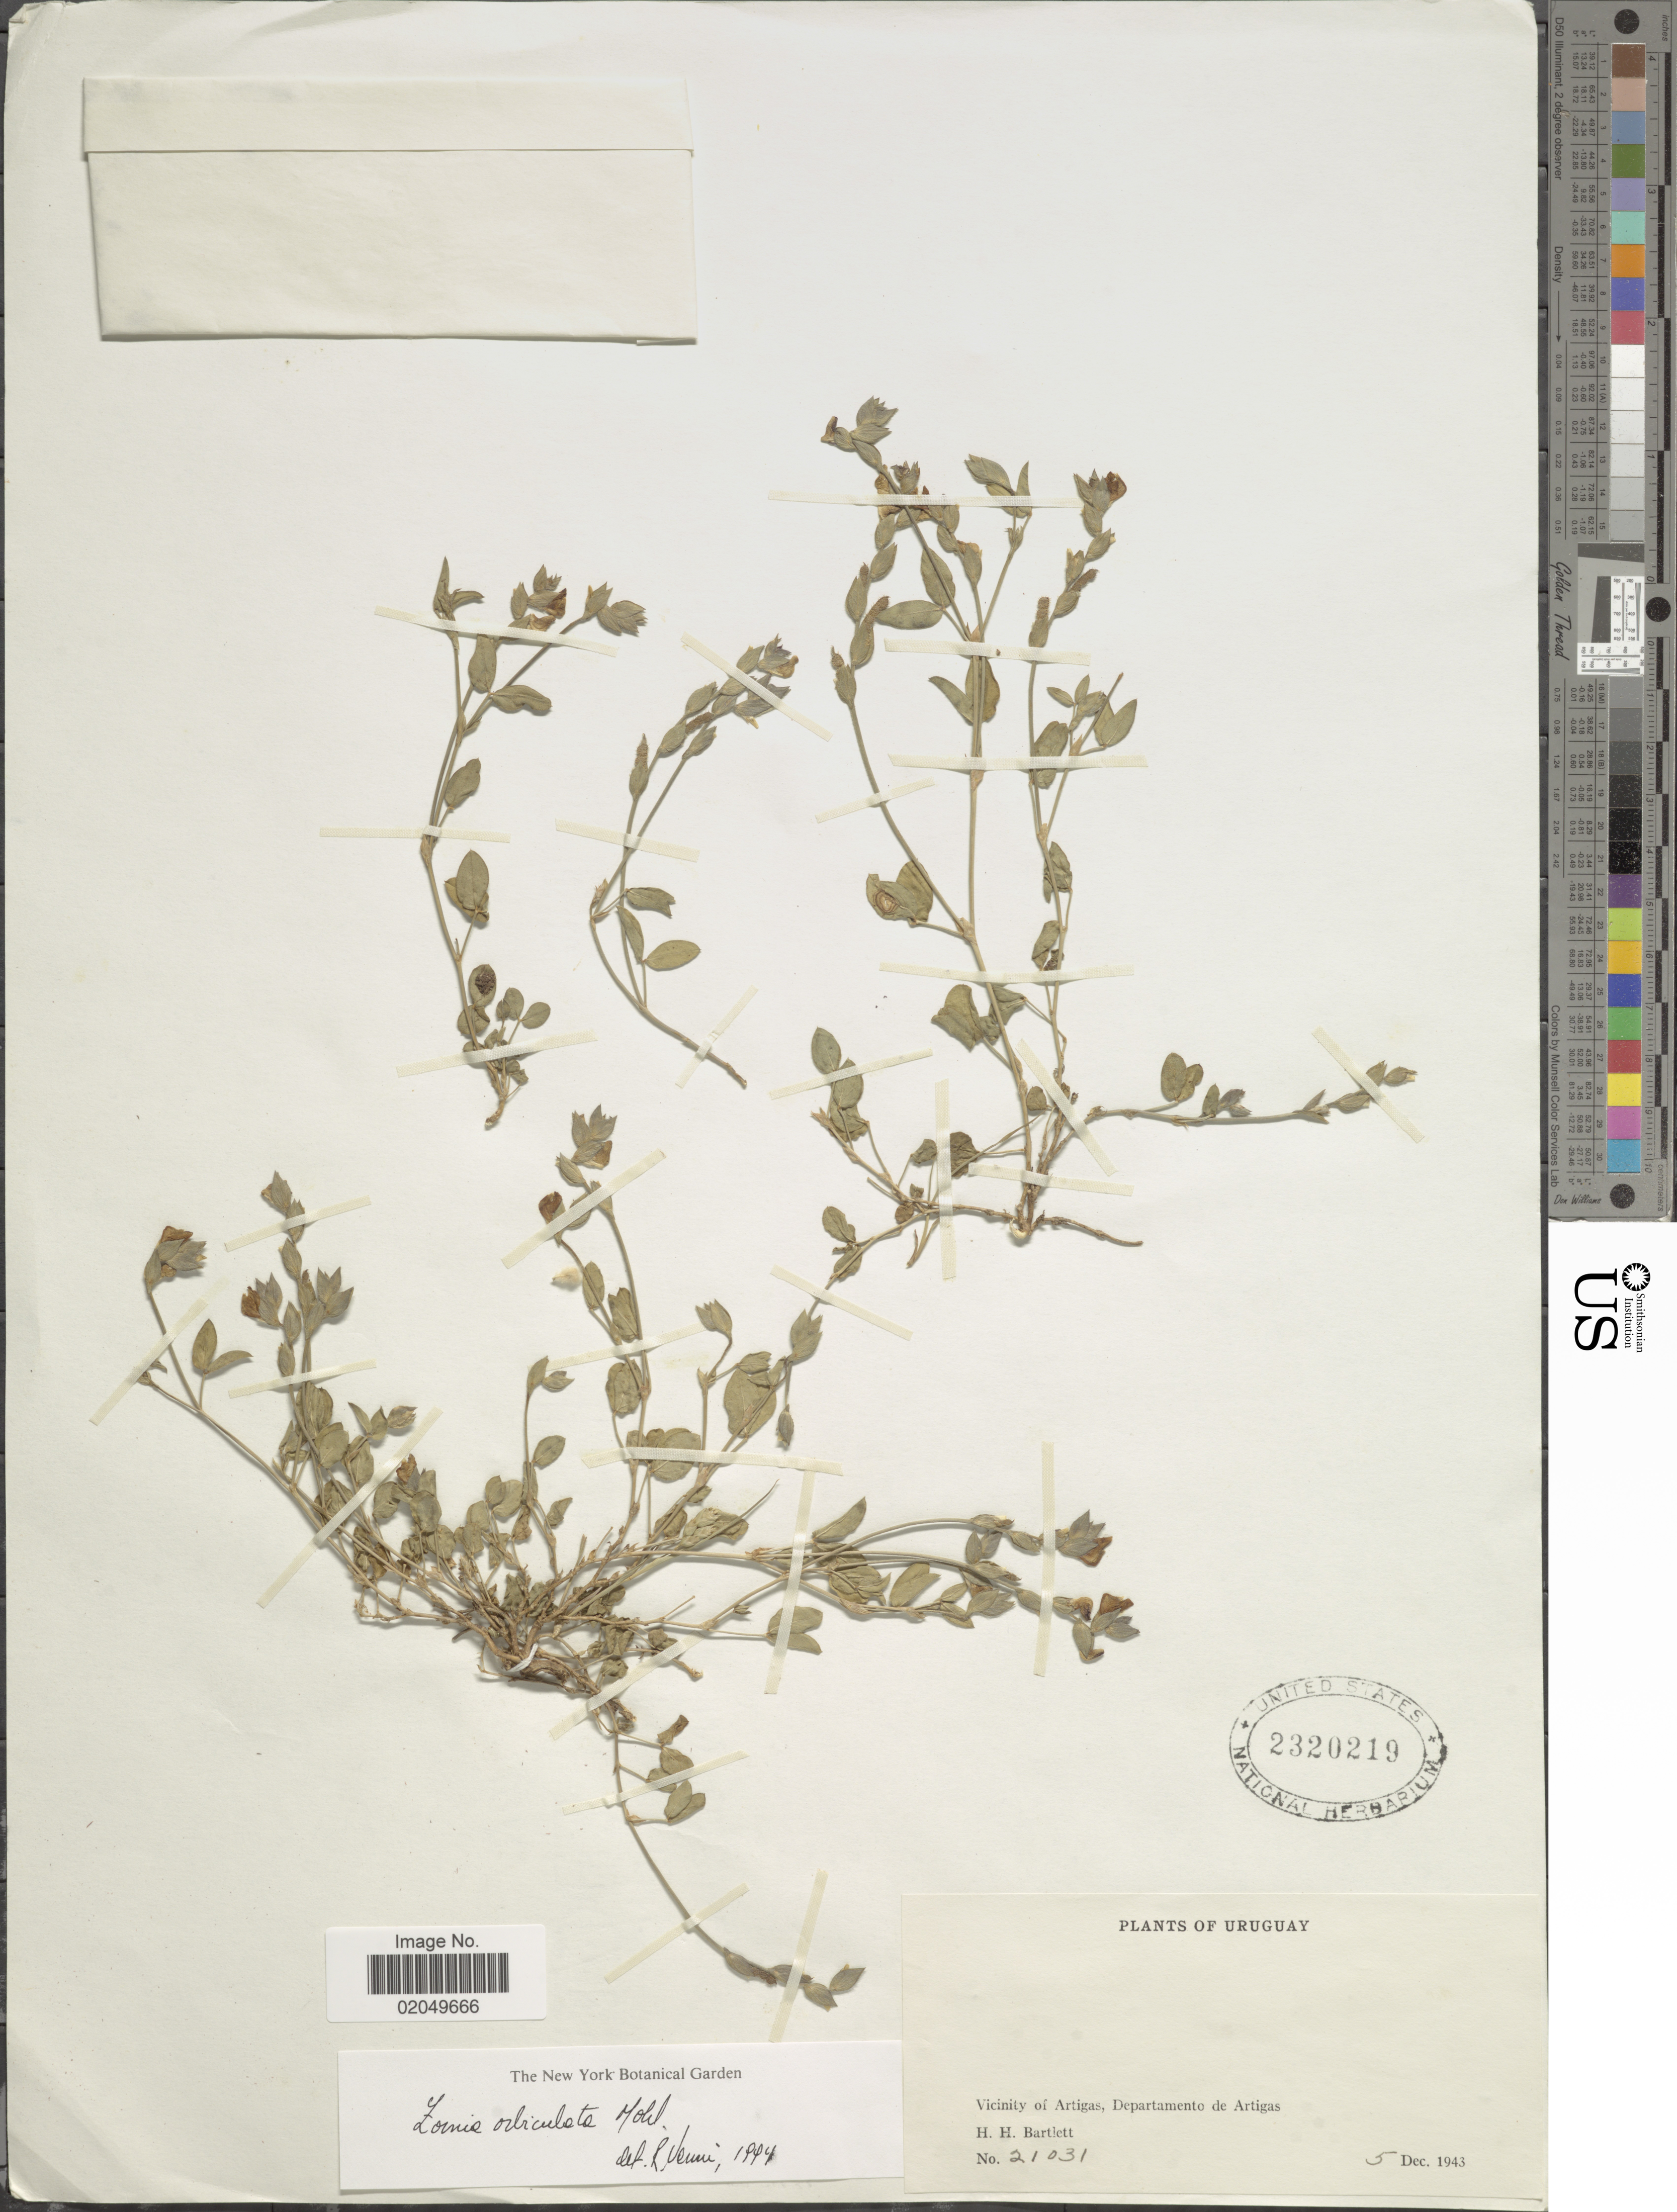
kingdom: Plantae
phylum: Tracheophyta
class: Magnoliopsida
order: Fabales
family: Fabaceae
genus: Zornia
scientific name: Zornia orbiculata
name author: Mohlenbr.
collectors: H. H. Bartlett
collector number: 21031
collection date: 1943-12-05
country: Uruguay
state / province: Artigas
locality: Departamento de Artigas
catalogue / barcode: US 2320219